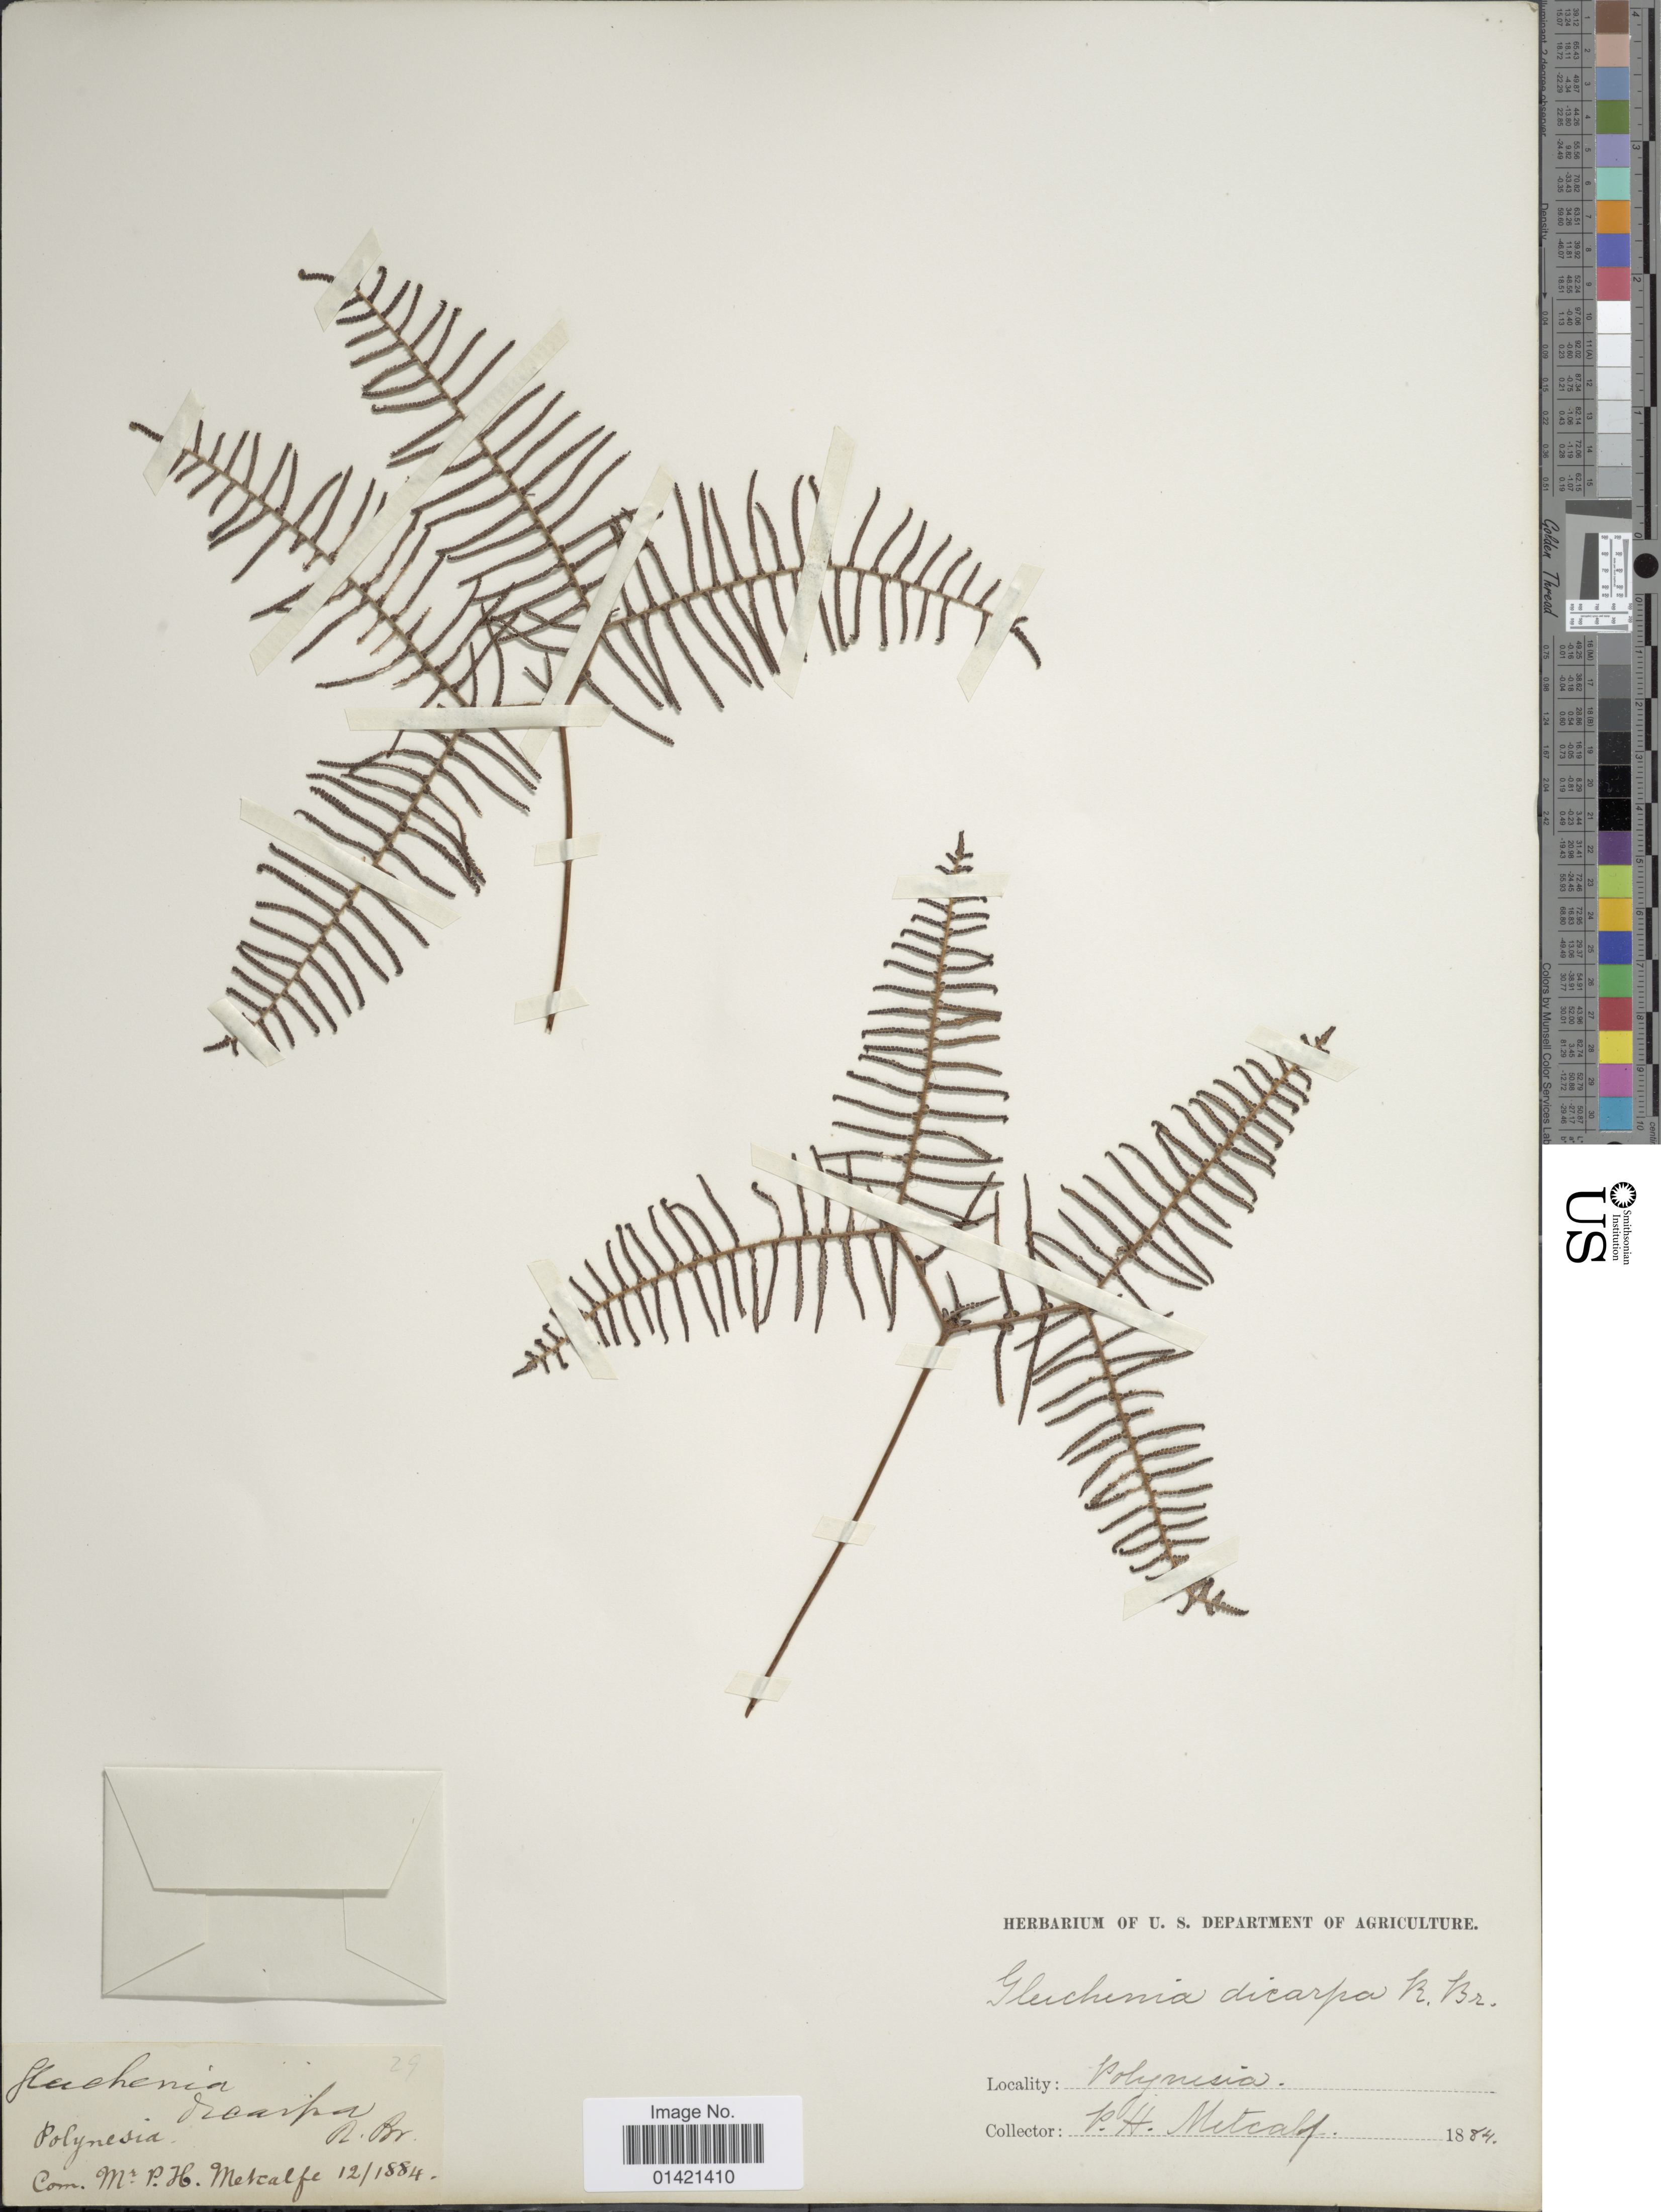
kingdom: Plantae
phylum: Tracheophyta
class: Polypodiopsida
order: Gleicheniales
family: Gleicheniaceae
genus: Gleichenia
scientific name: Gleichenia dicarpa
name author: R. Br.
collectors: P. Metcalfe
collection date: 1884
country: French Polynesia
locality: Polynesia.